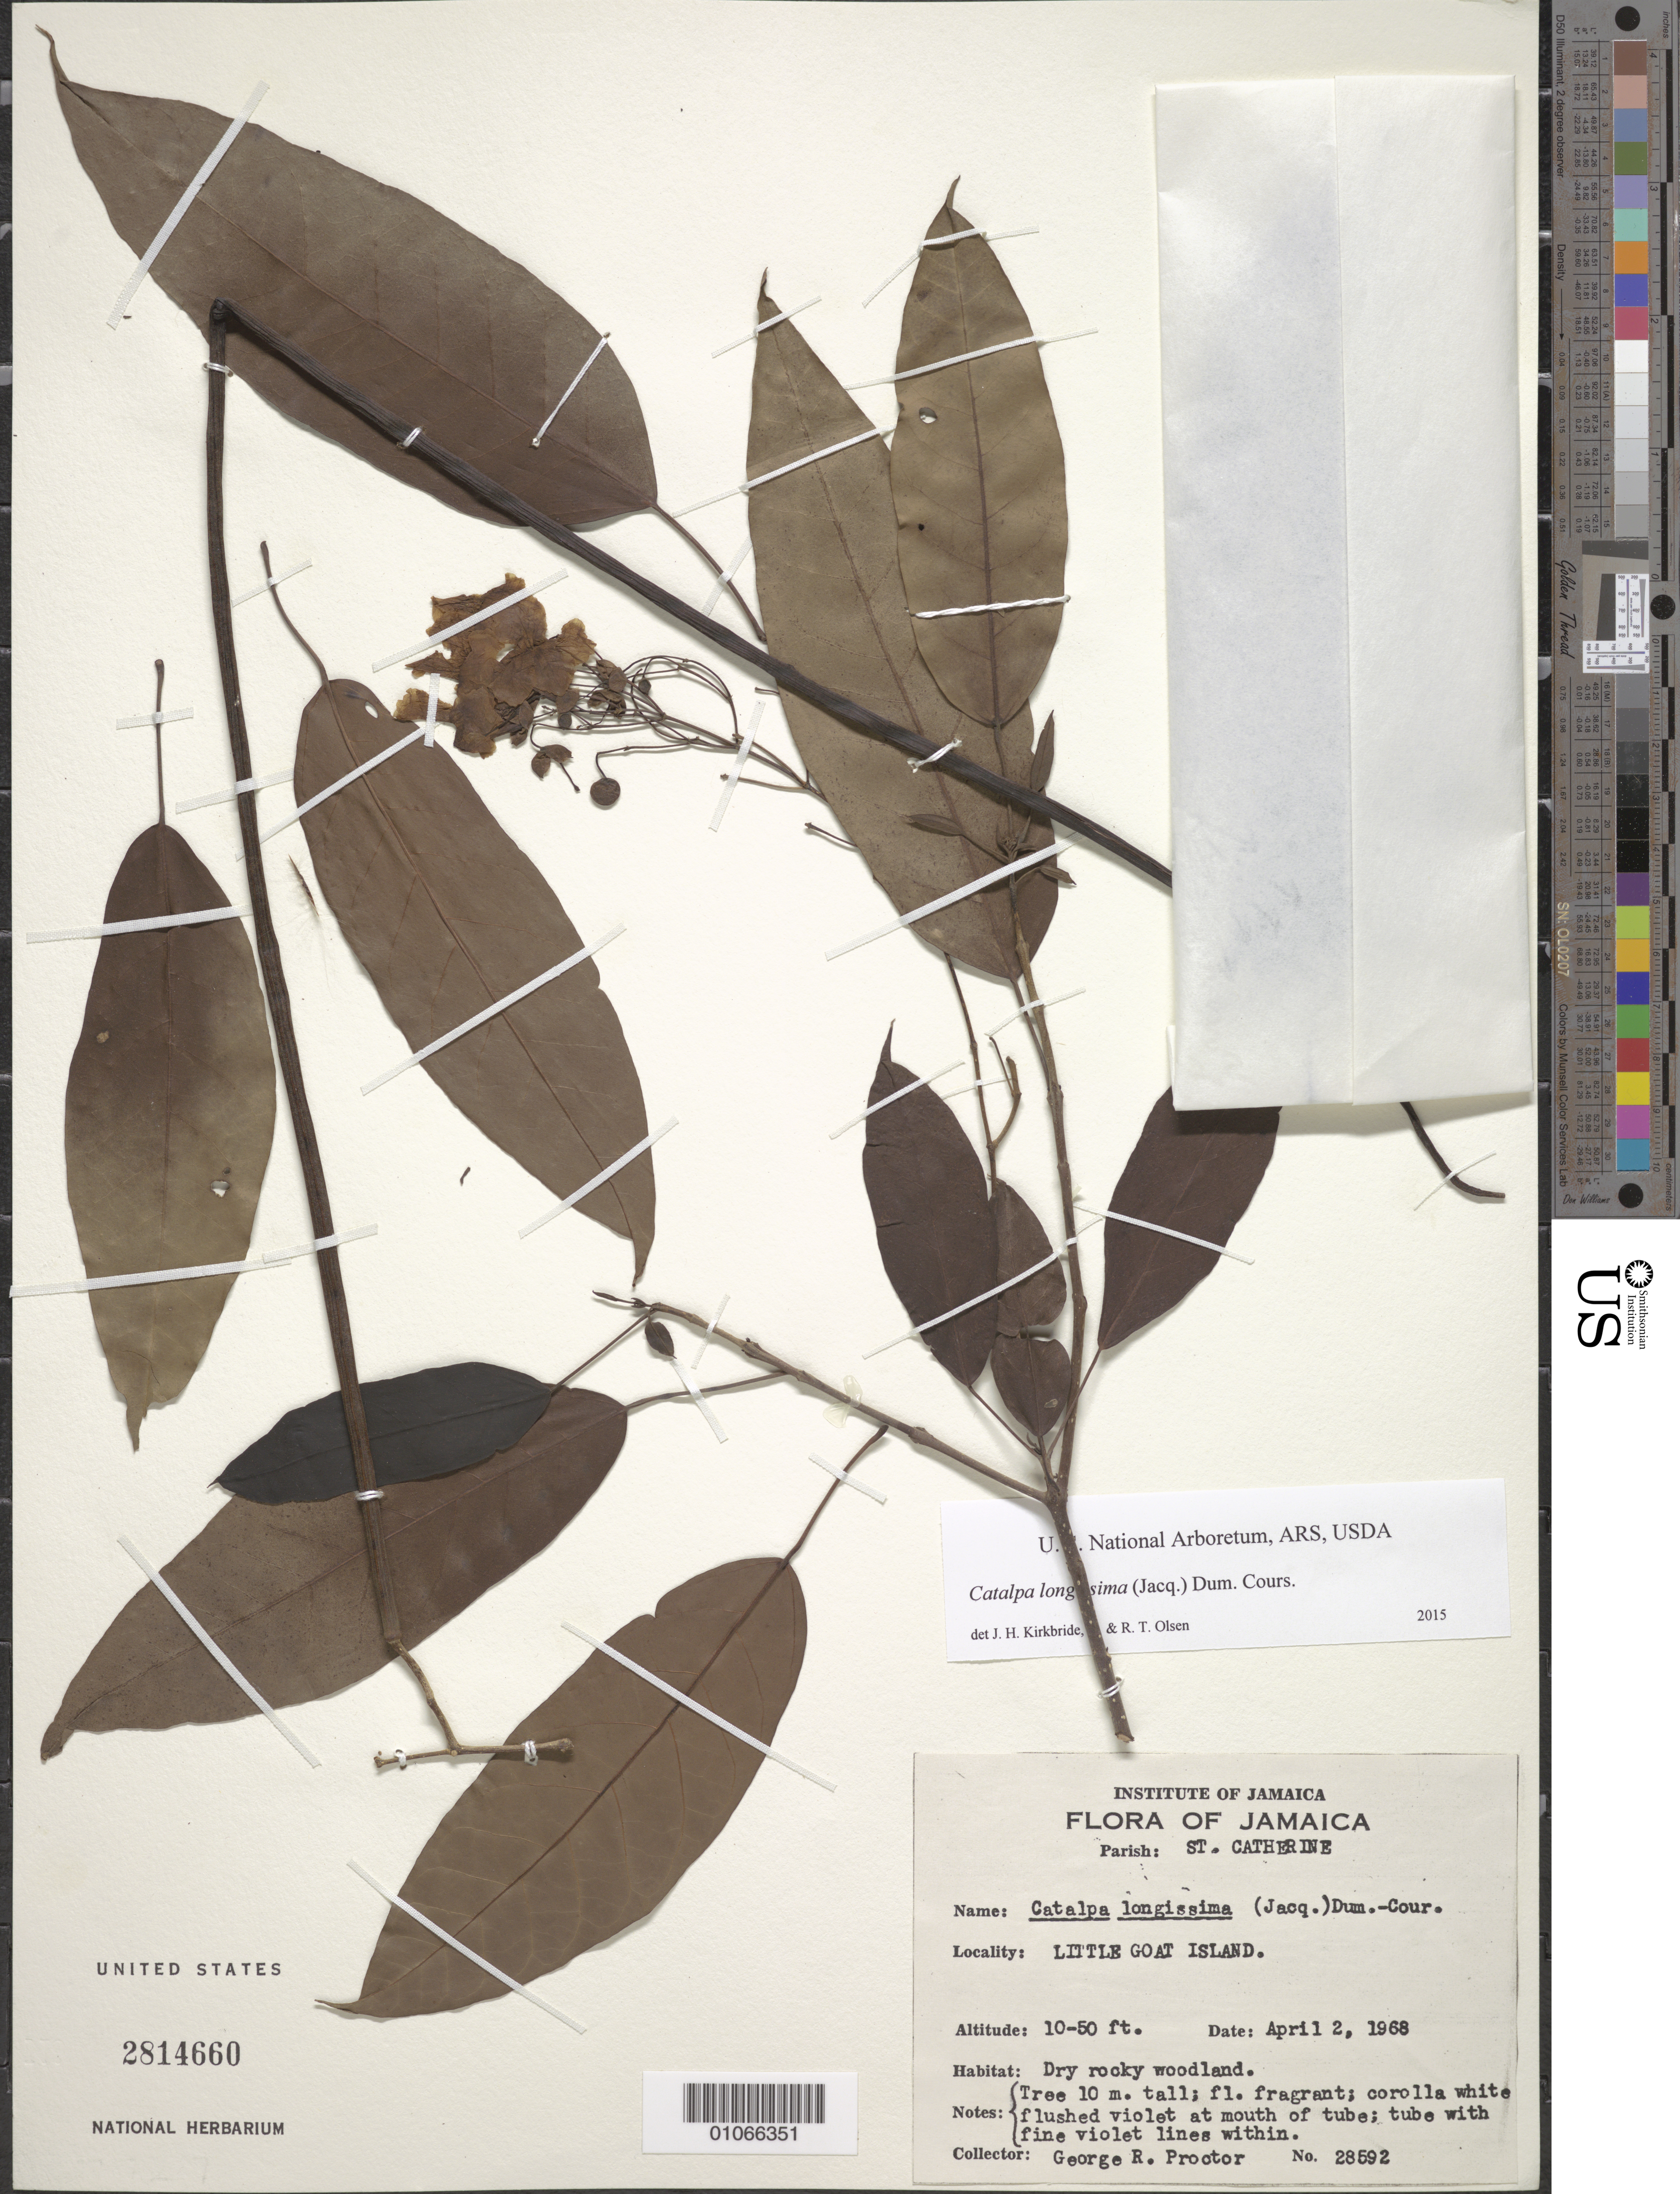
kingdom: Plantae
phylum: Tracheophyta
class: Magnoliopsida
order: Lamiales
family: Bignoniaceae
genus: Catalpa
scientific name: Catalpa longissima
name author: (Jacq.) Dum. Cours.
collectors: G. R. Proctor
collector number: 28592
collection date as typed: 02 Apr 1968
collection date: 1968-04-02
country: Jamaica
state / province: Saint Catherine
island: Jamaica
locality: Little goat island, dry rocky woodland.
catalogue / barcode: US 2814660